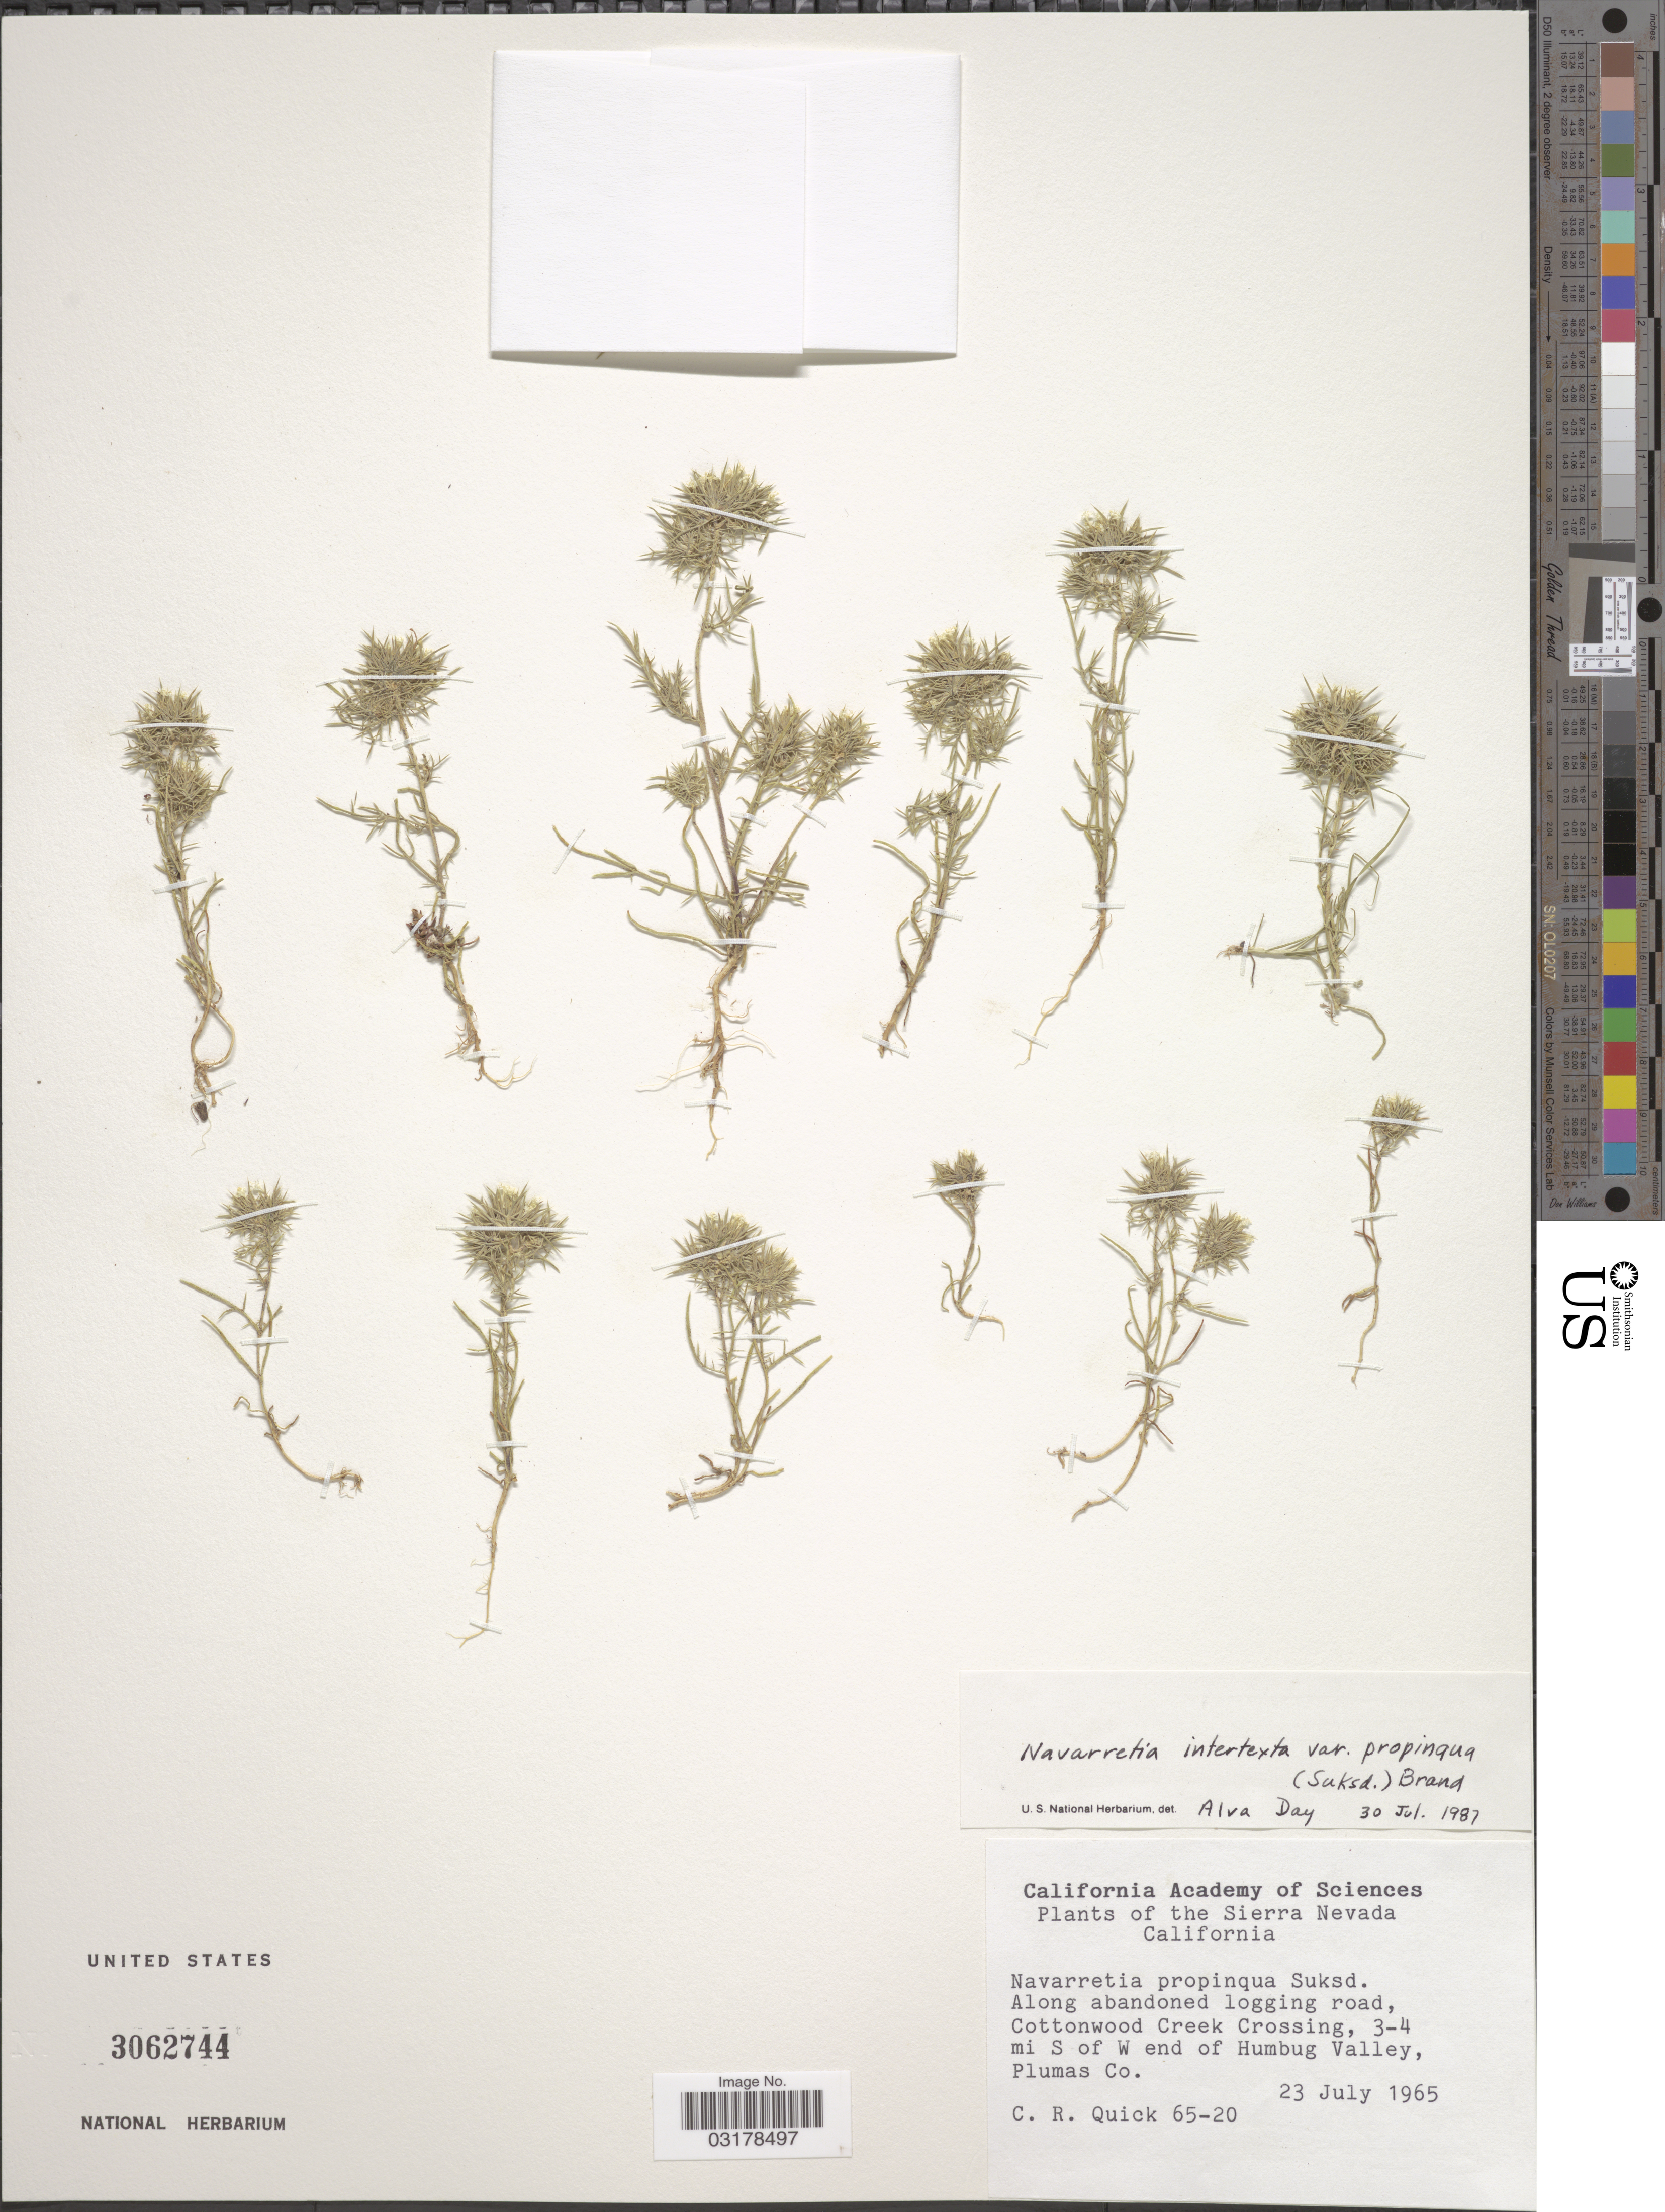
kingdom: Plantae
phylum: Tracheophyta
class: Magnoliopsida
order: Ericales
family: Polemoniaceae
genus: Navarretia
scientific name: Navarretia intertexta var. propinqua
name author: (Suksd.) Brand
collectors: C. Quick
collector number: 65-20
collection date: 1965-07-23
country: United States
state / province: California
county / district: Plumas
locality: Sierra Nevada. Along abandoned logging road, Cottonwood Creek Crossing, 3-4 mi S of W end of Humbug Valley, Plumas Co.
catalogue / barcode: US 3062744